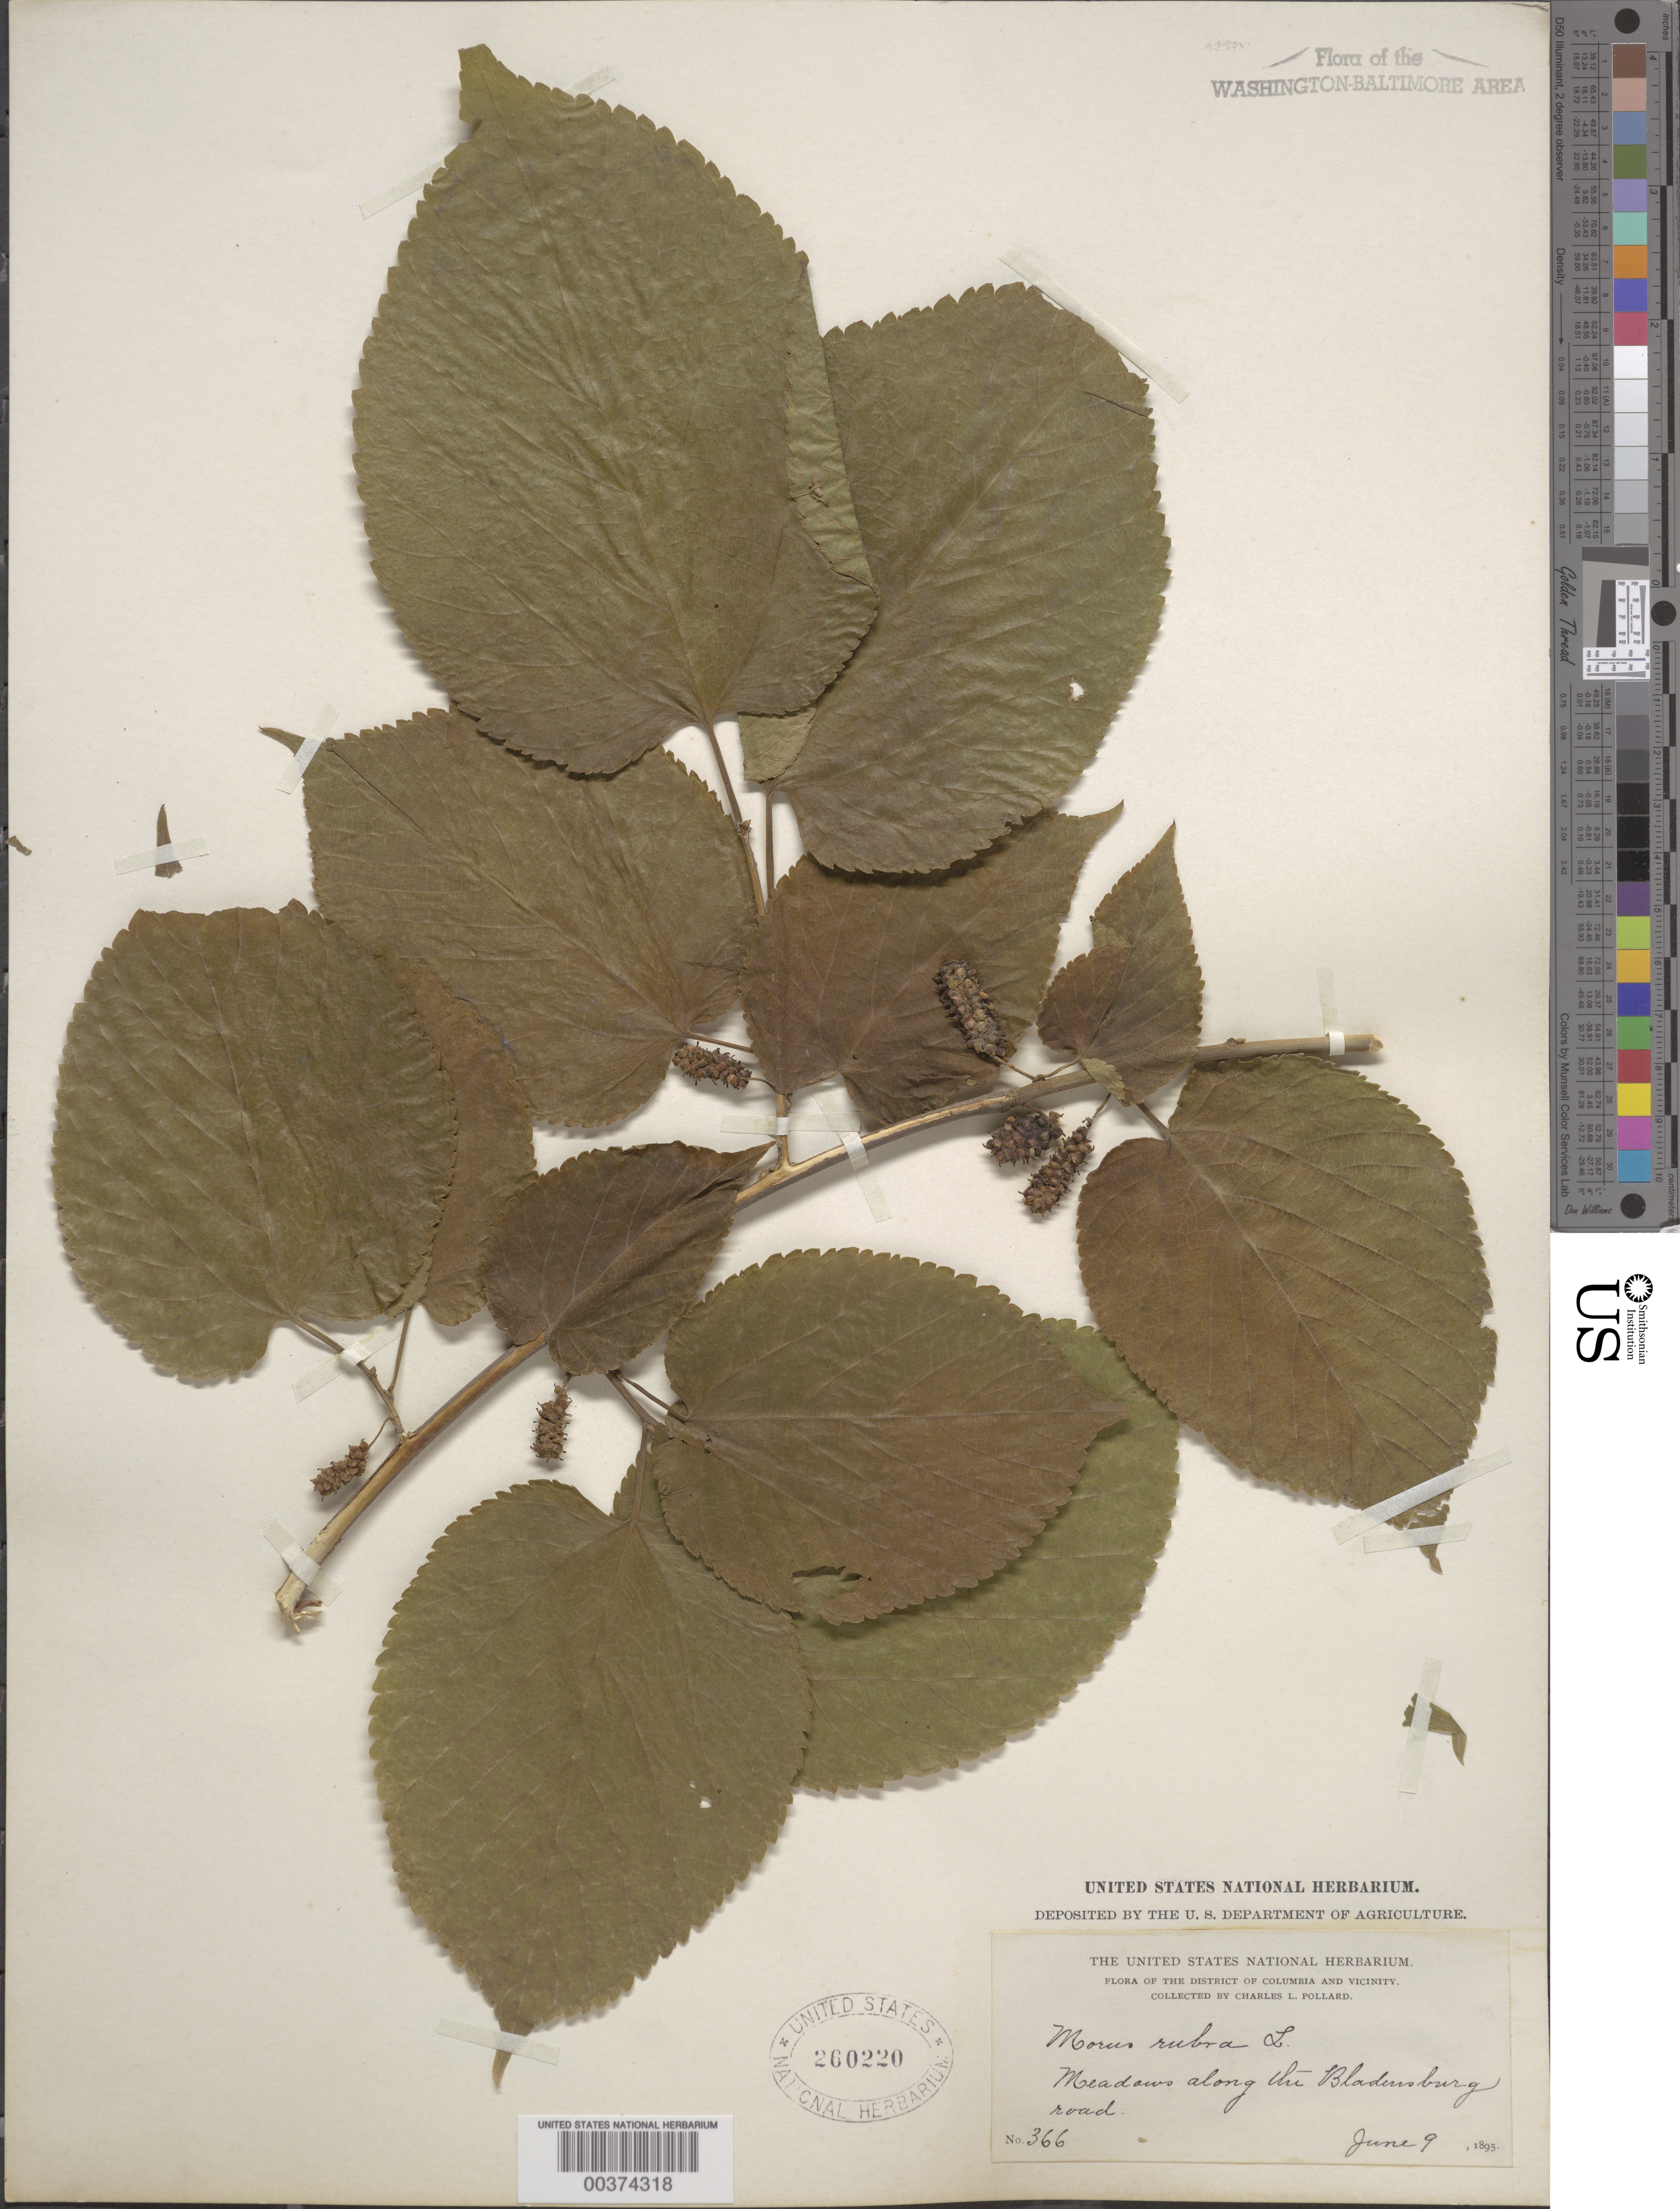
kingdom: Plantae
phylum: Tracheophyta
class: Magnoliopsida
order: Rosales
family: Moraceae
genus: Morus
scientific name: Morus rubra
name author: L.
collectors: C. L. Pollard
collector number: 366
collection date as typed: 09 Jun 1895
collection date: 1895-06-09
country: United States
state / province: District of Columbia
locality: Bladensburg Road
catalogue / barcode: US 260220